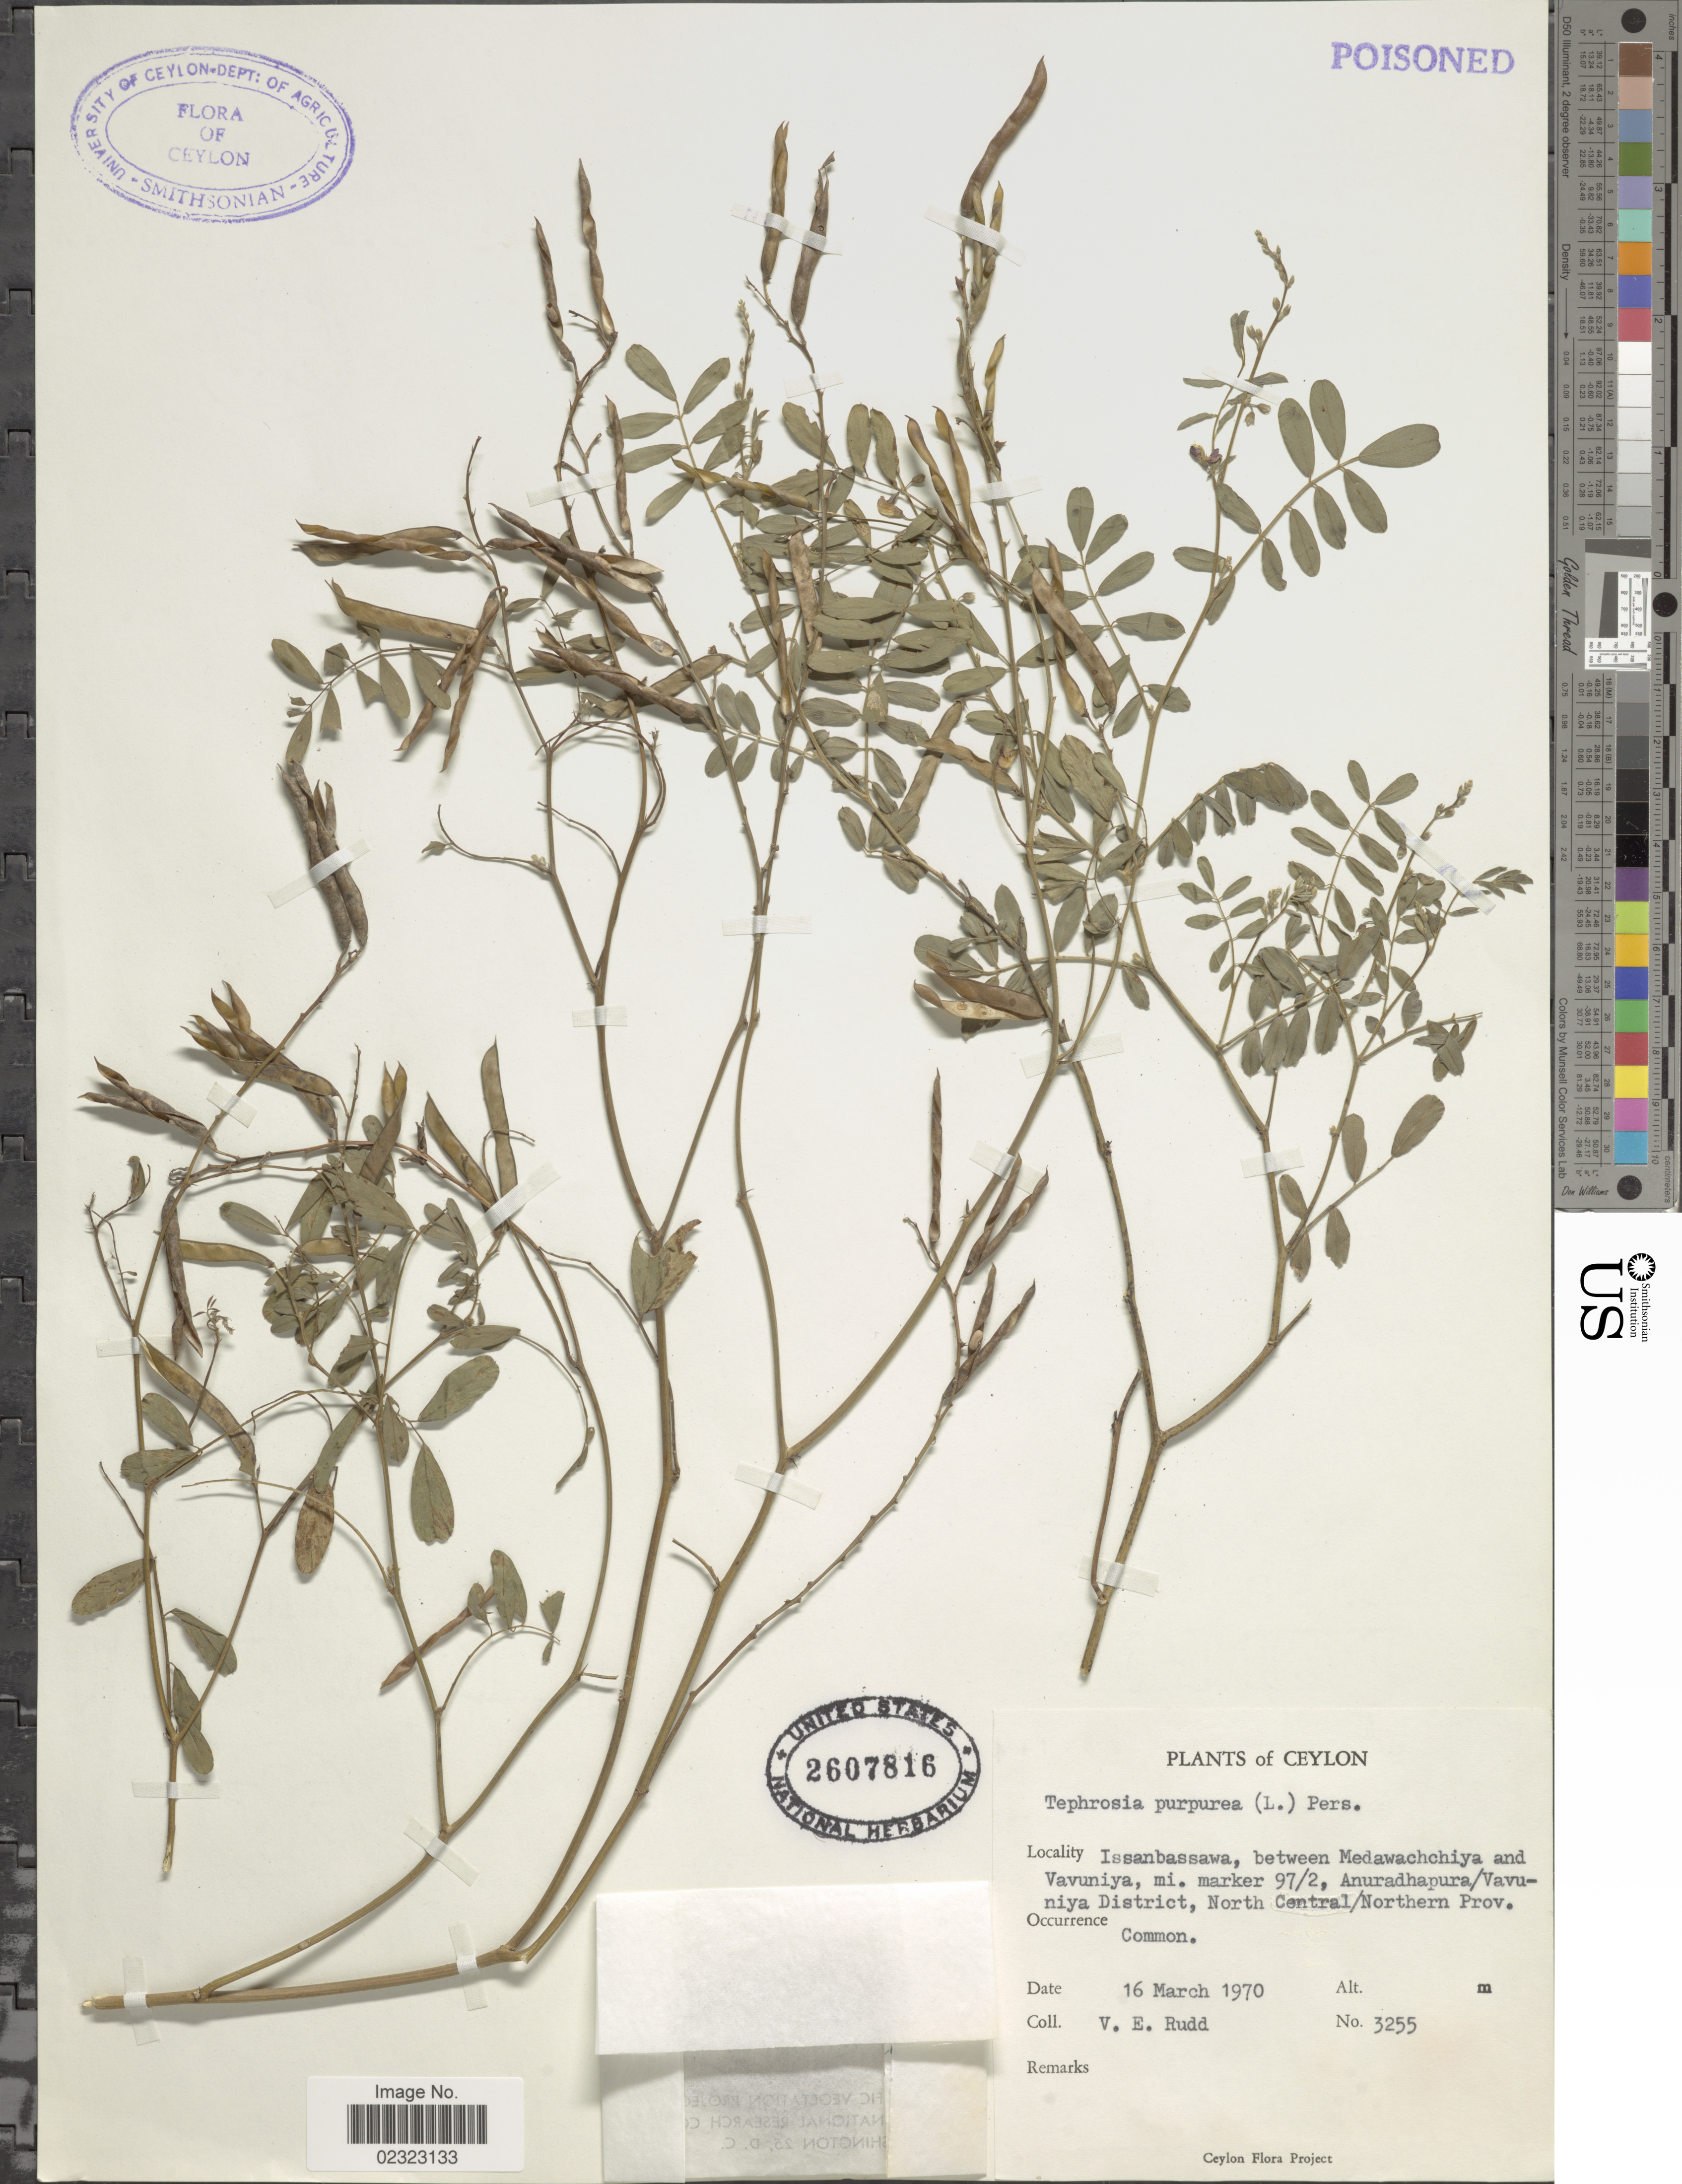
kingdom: Plantae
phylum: Tracheophyta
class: Magnoliopsida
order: Fabales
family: Fabaceae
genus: Tephrosia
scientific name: Tephrosia purpurea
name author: (L.) Pers.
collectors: V. E. Rudd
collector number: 3255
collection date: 1970-03-16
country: Sri Lanka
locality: Ceylon. Issanbassawa, between Medawachchiya and Vavuniya, mi. marker 97/2, Anuradhapura/Vavuniya District, North Central/Northern Prov.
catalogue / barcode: US 2607816